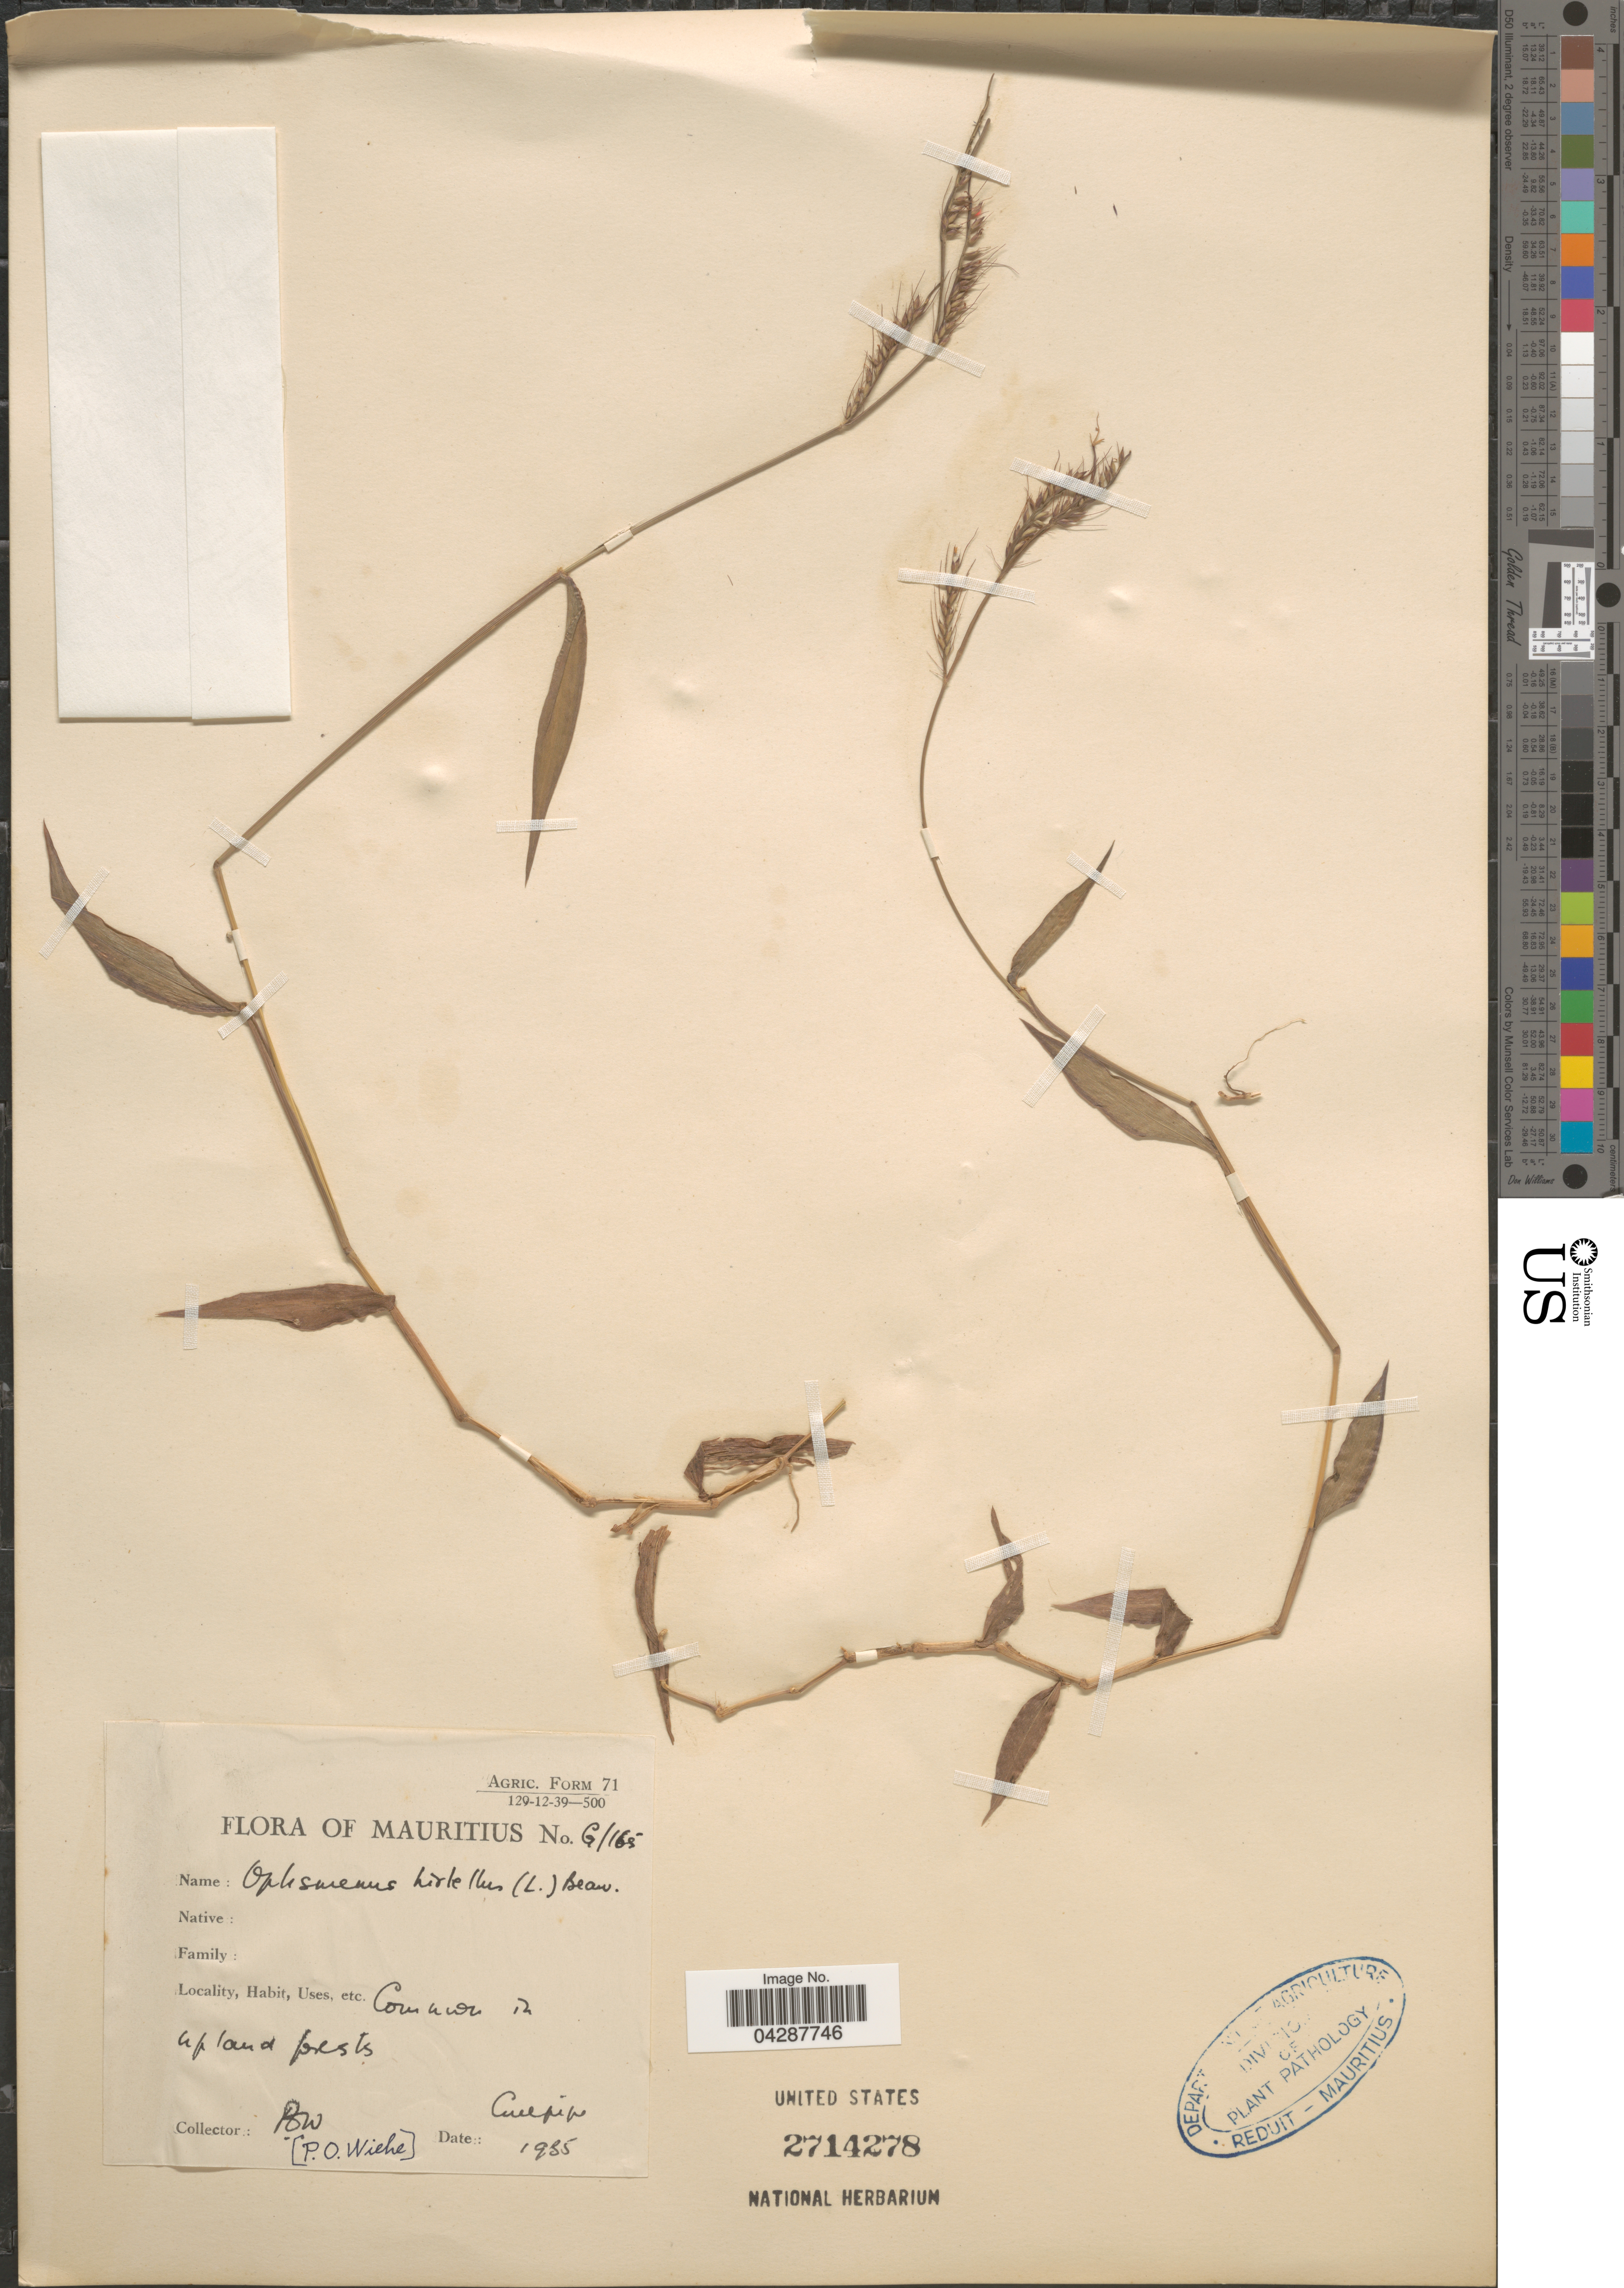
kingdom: Plantae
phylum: Tracheophyta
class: Liliopsida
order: Poales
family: Poaceae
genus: Oplismenus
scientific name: Oplismenus hirtellus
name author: (L.) P. Beauv.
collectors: P. Wiehe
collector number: G/165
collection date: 1935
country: Mauritius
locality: Comuwo [interpreted] in upland forest. Cuelpipe [interpreted].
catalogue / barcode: US 2714278